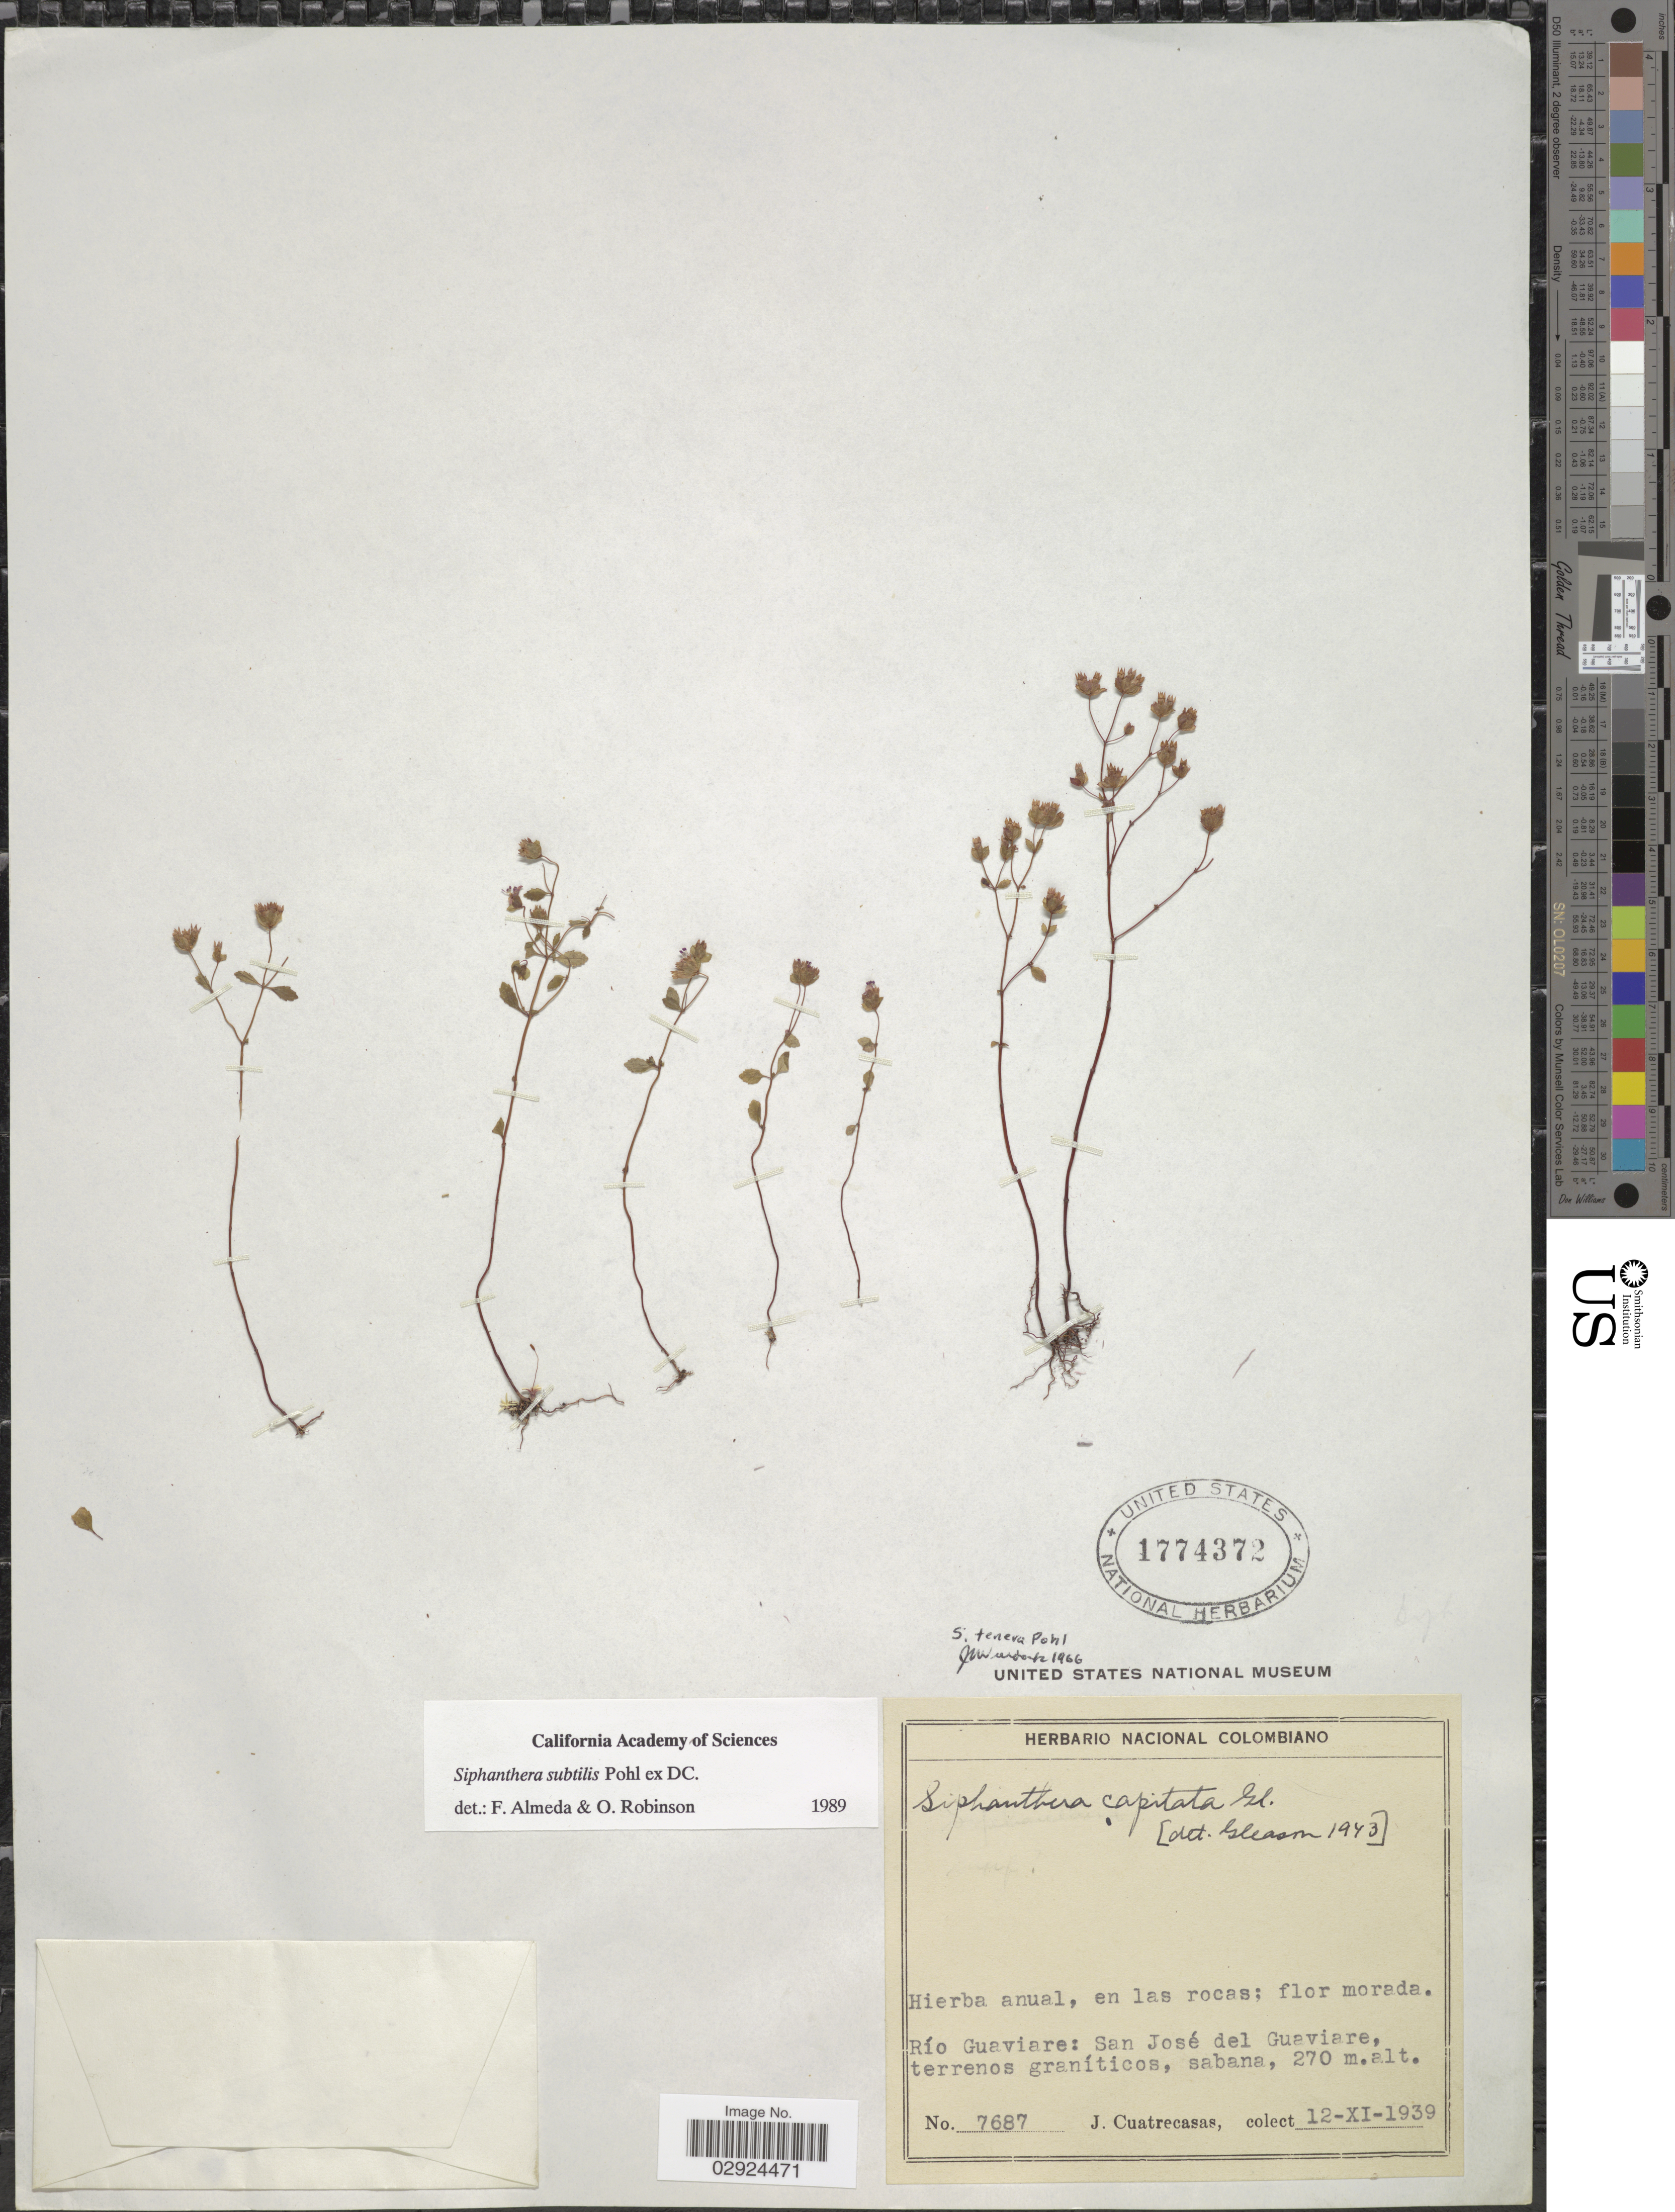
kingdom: Plantae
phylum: Tracheophyta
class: Magnoliopsida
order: Myrtales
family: Melastomataceae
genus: Siphanthera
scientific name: Siphanthera subtilis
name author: Pohl ex DC.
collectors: J. Cuatrecasas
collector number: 7687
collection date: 1939-11-12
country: Colombia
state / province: Guaviare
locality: Río Guaviare: San José del Guaviare.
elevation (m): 270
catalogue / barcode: US 1774372